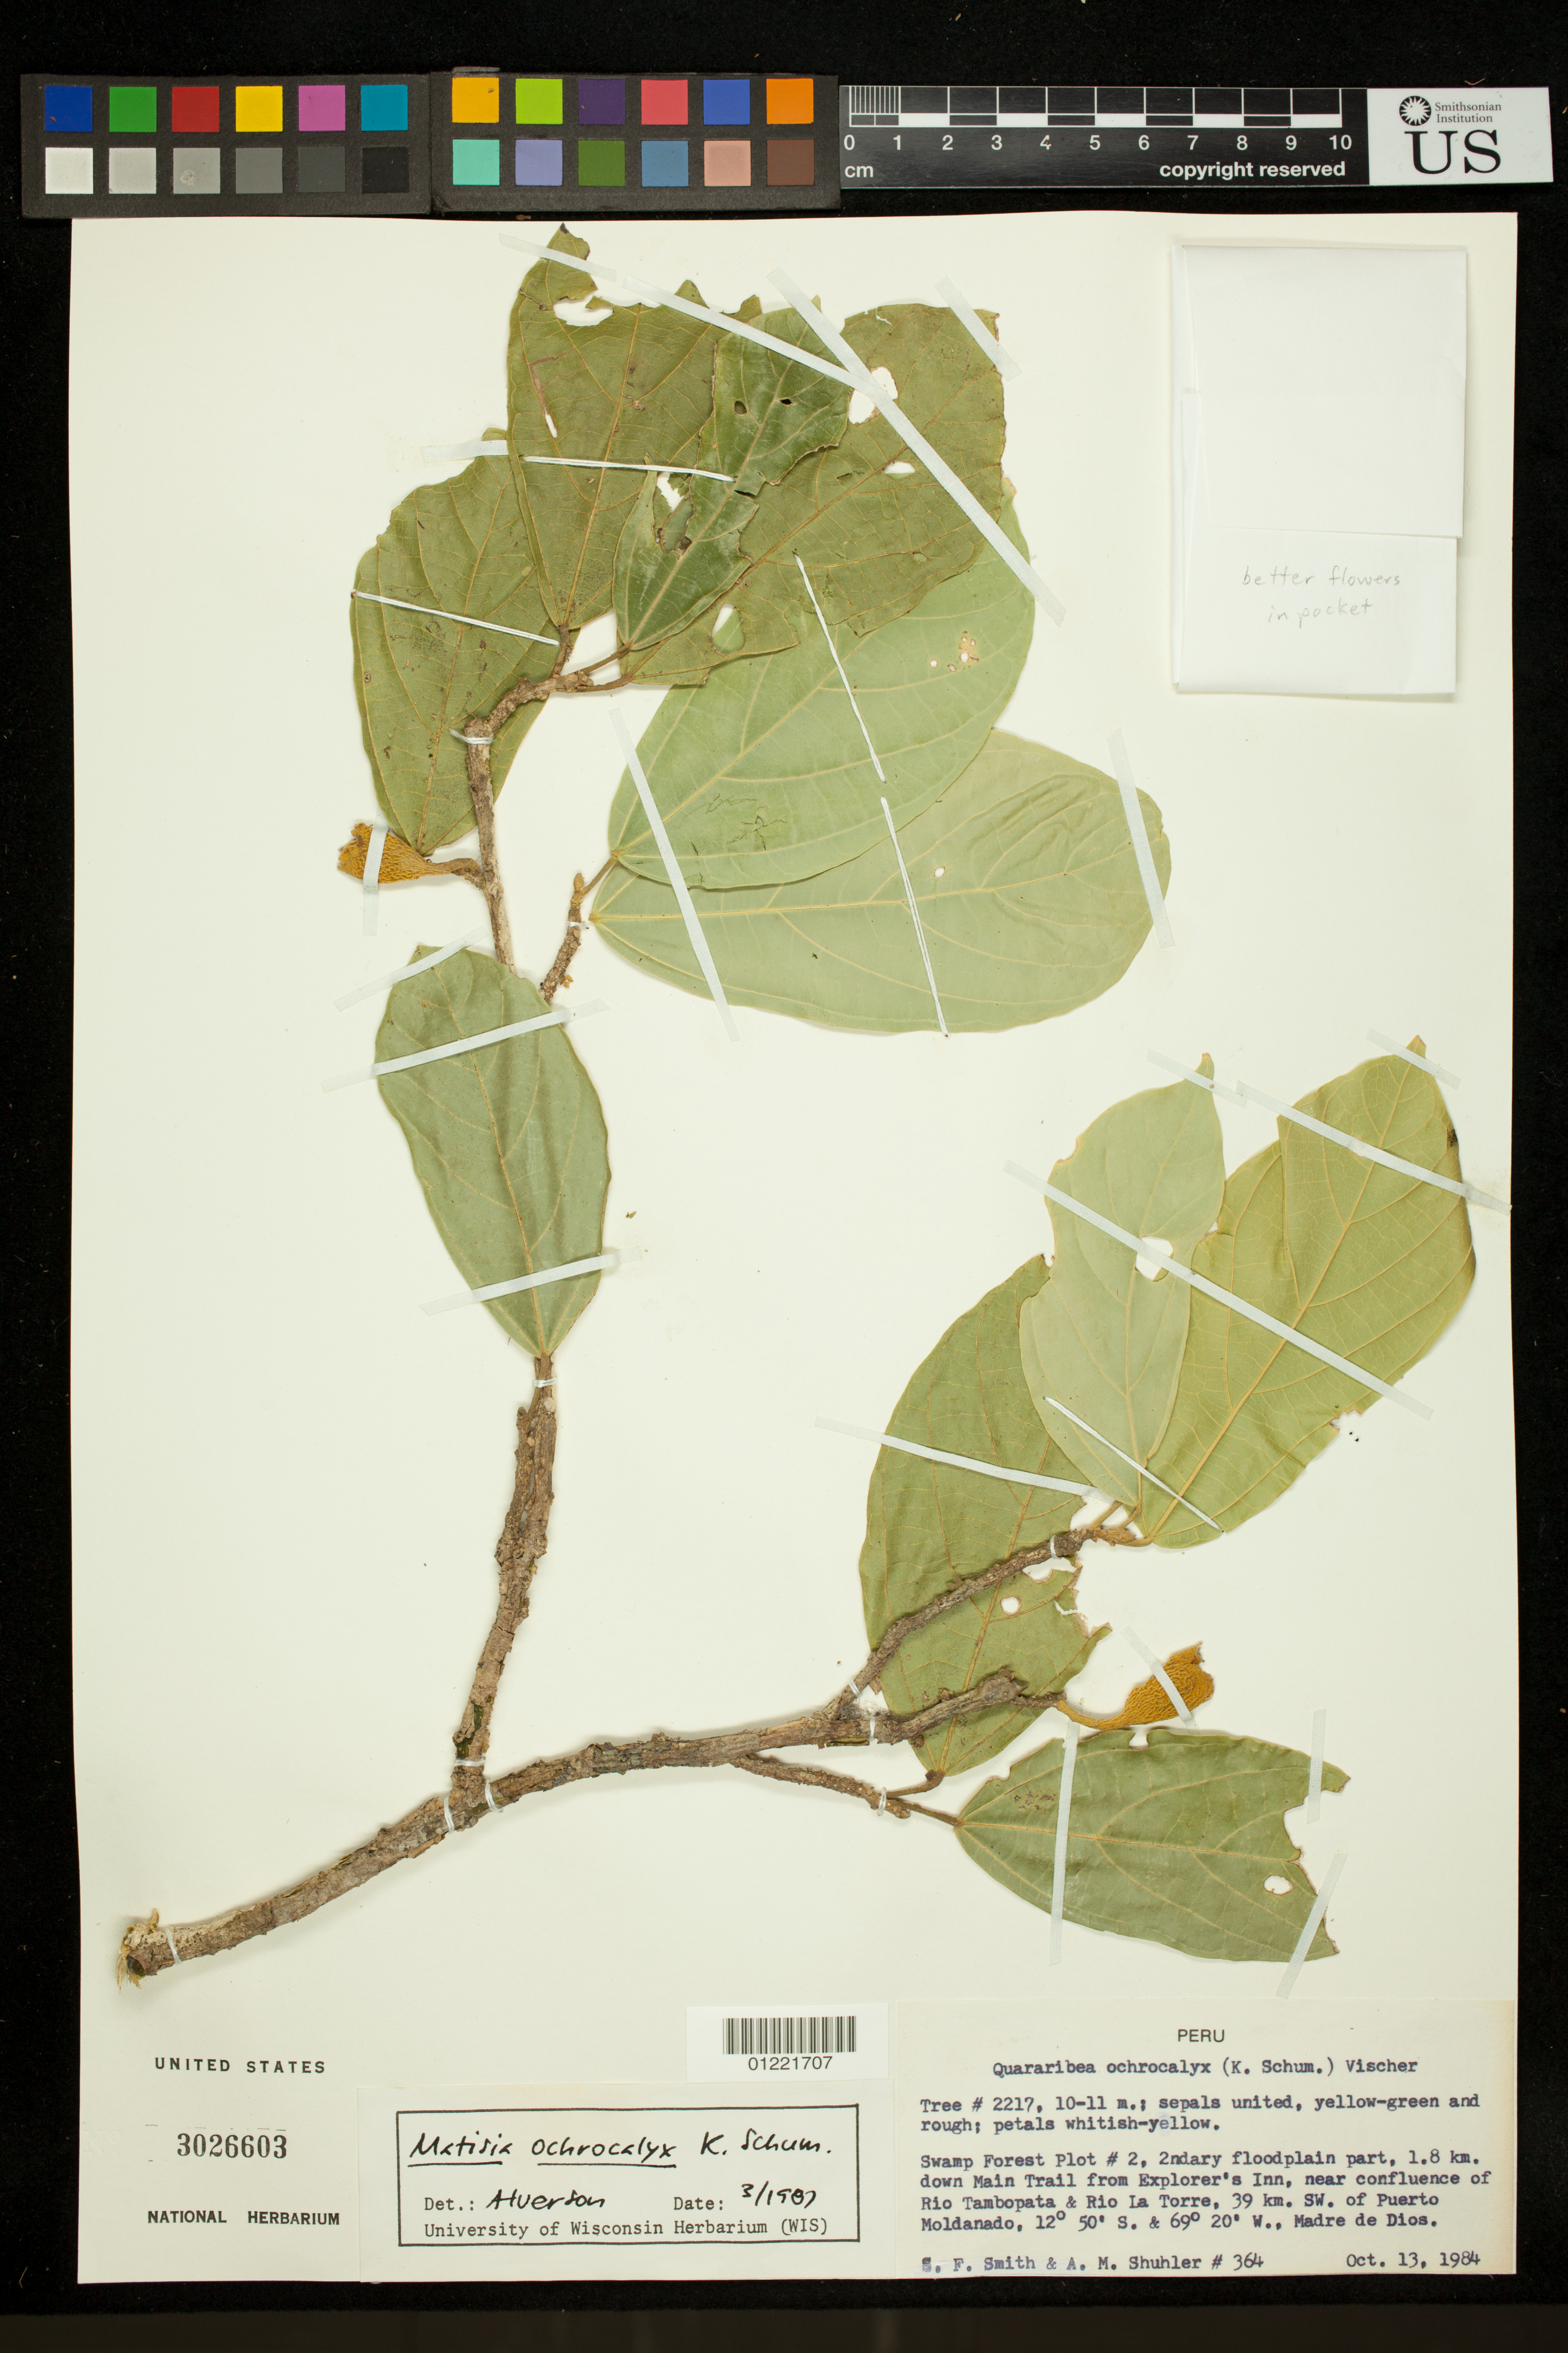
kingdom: Plantae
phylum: Tracheophyta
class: Magnoliopsida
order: Malvales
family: Malvaceae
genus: Matisia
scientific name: Matisia ochrocalyx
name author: K. Schum.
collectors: S.F. Smith & A. Shuhler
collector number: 364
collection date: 1984-10-13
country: Peru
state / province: Madre de Dios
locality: Swamp Forest Plot # 2, 2ndary floodplain part, 1.8 km. down Main Trail from Explorer's Inn, near confluence of Rio Tambopata and Rio La Torre, 39 km. SW. of Puerto Moldanado. Tree #2217.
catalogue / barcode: US 3026603